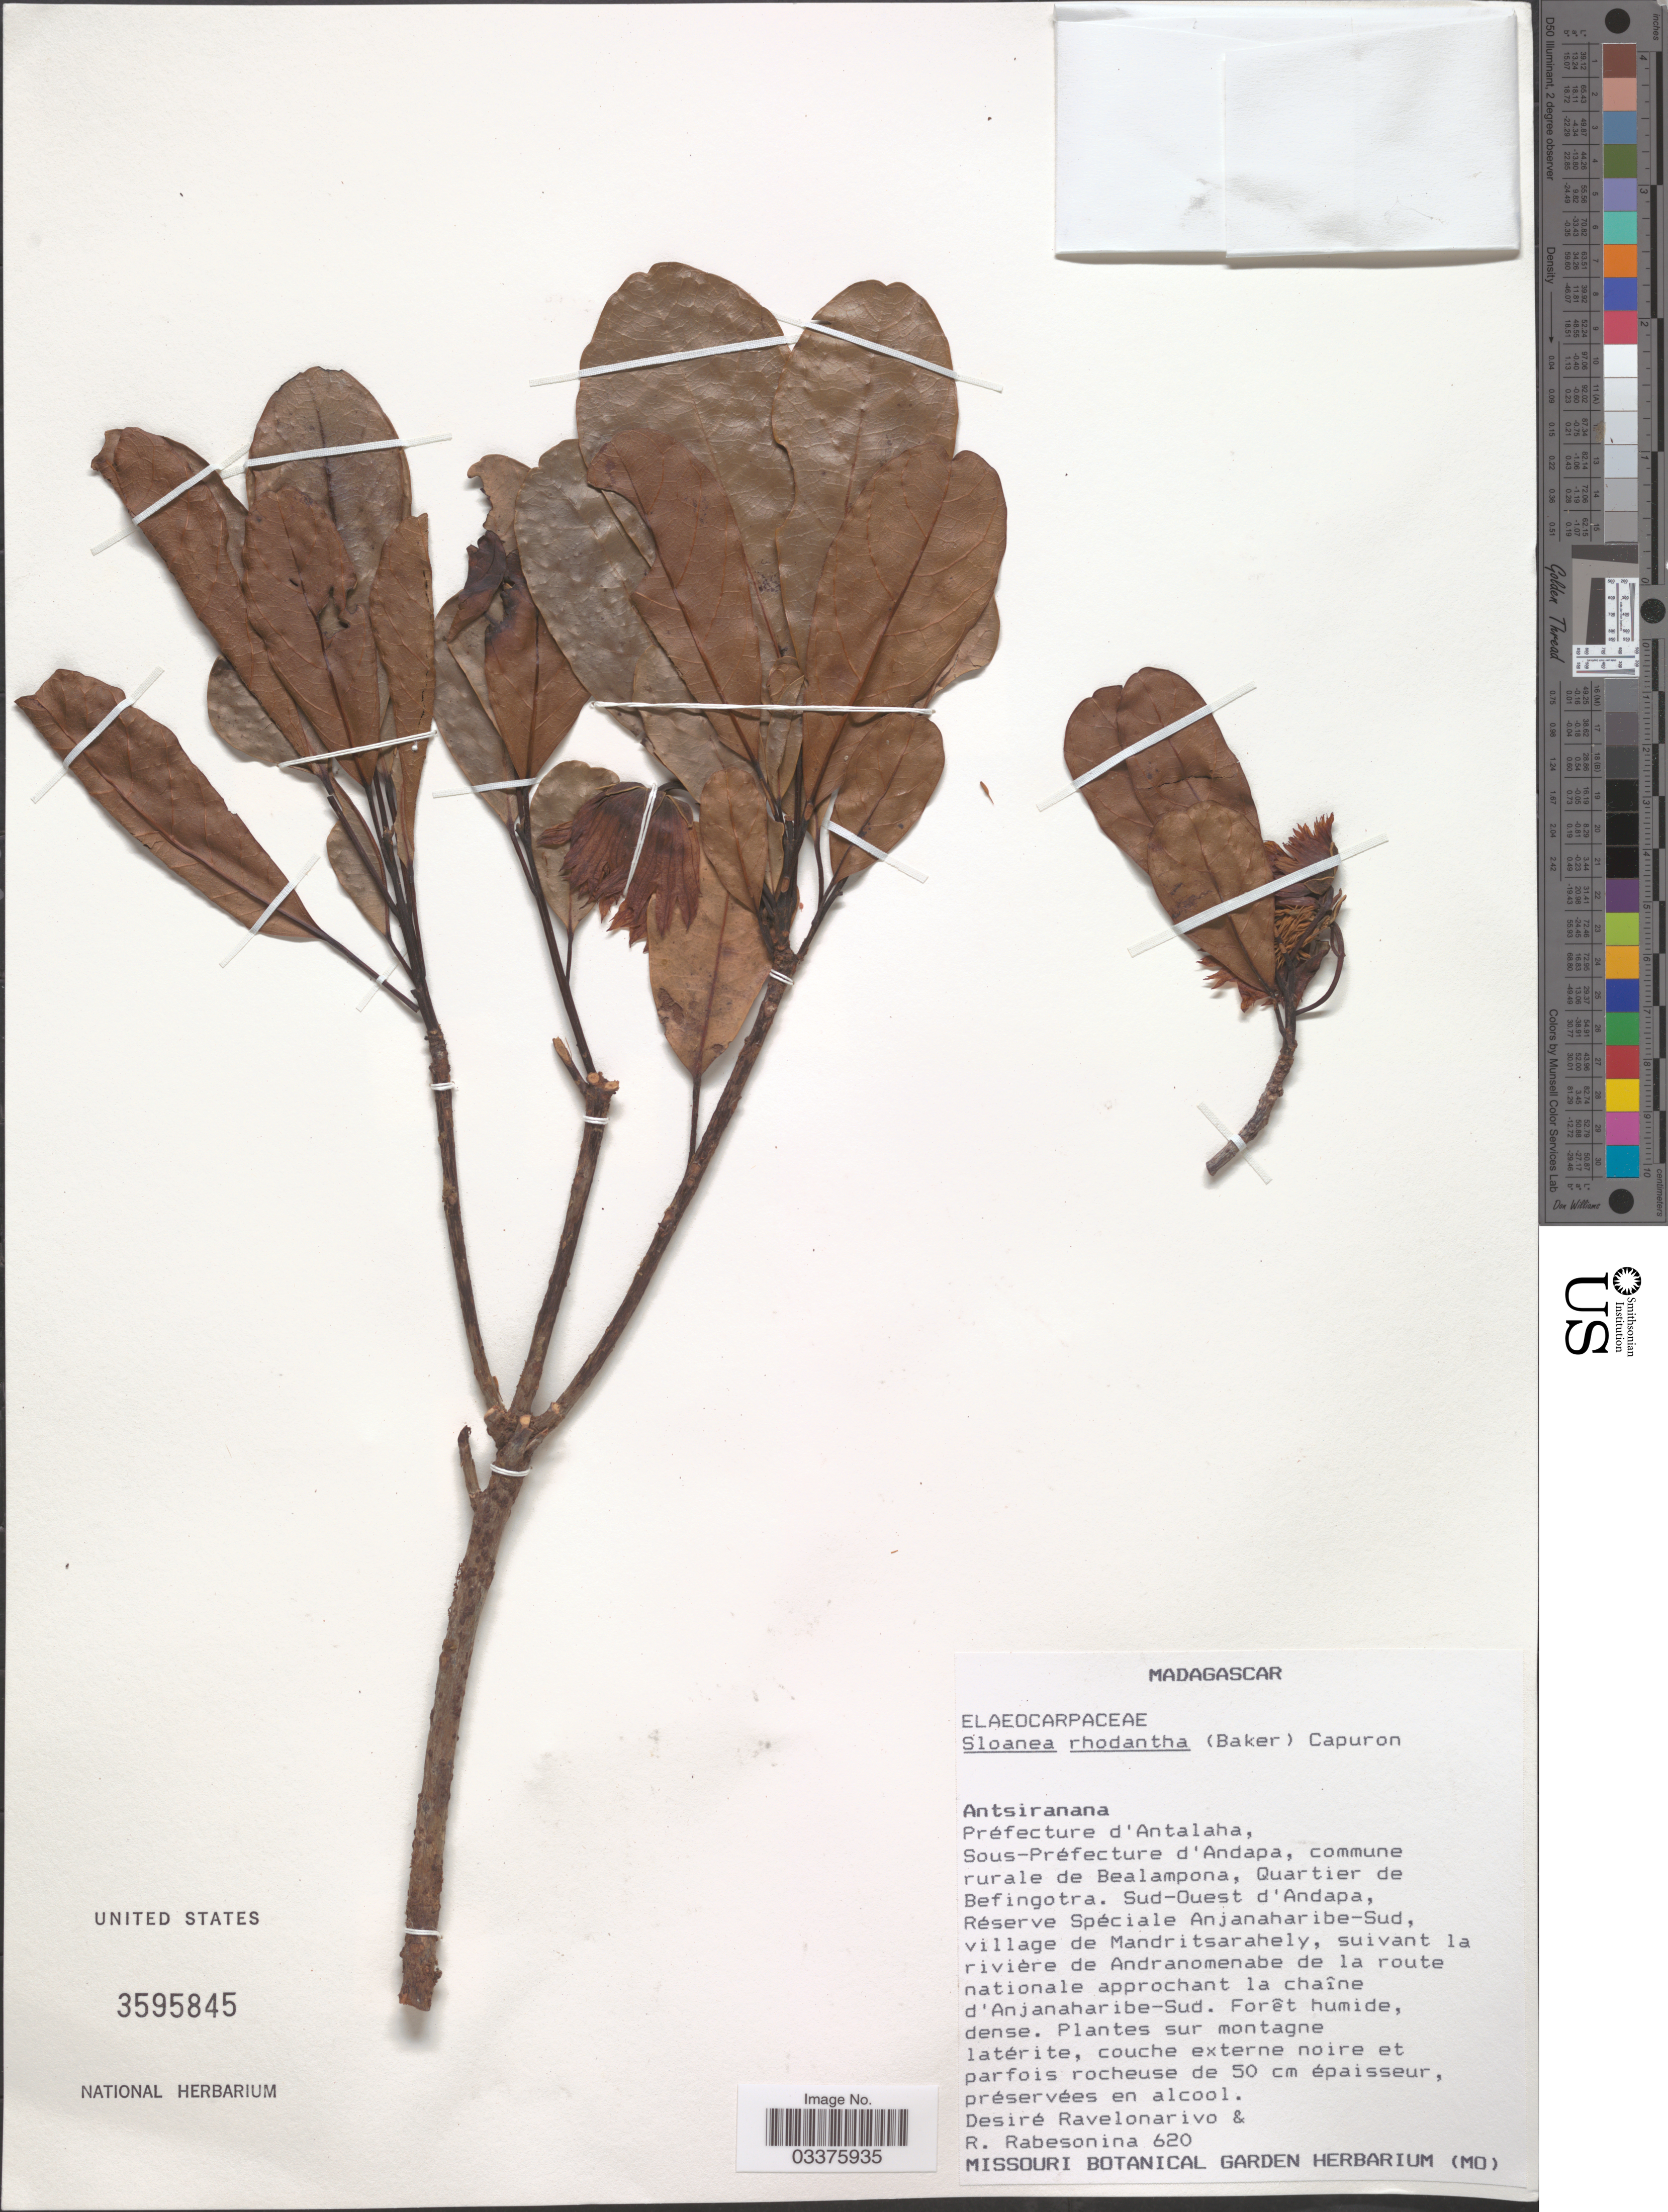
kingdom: Plantae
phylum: Tracheophyta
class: Magnoliopsida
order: Oxalidales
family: Elaeocarpaceae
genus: Sloanea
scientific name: Sloanea rhodantha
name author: (Baker) Capuron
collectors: D. Ravelonarivo & R. Rabesonina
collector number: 620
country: Madagascar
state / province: Sava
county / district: Andapa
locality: Préfecture d'Antalaha, Sous-Préfecture d' Andapa, commune rurale de Bealampona, Quartier de Befingotra. Sud-Ouest d'Andapa, Réserve Spéciale Anjanaharibe-Sud, village de Mandritsarahely, suivant la rivière de Andranomenabe de la route nationale approchant la chaîne d'Anjanaharibe-Sud.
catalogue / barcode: US 3595845